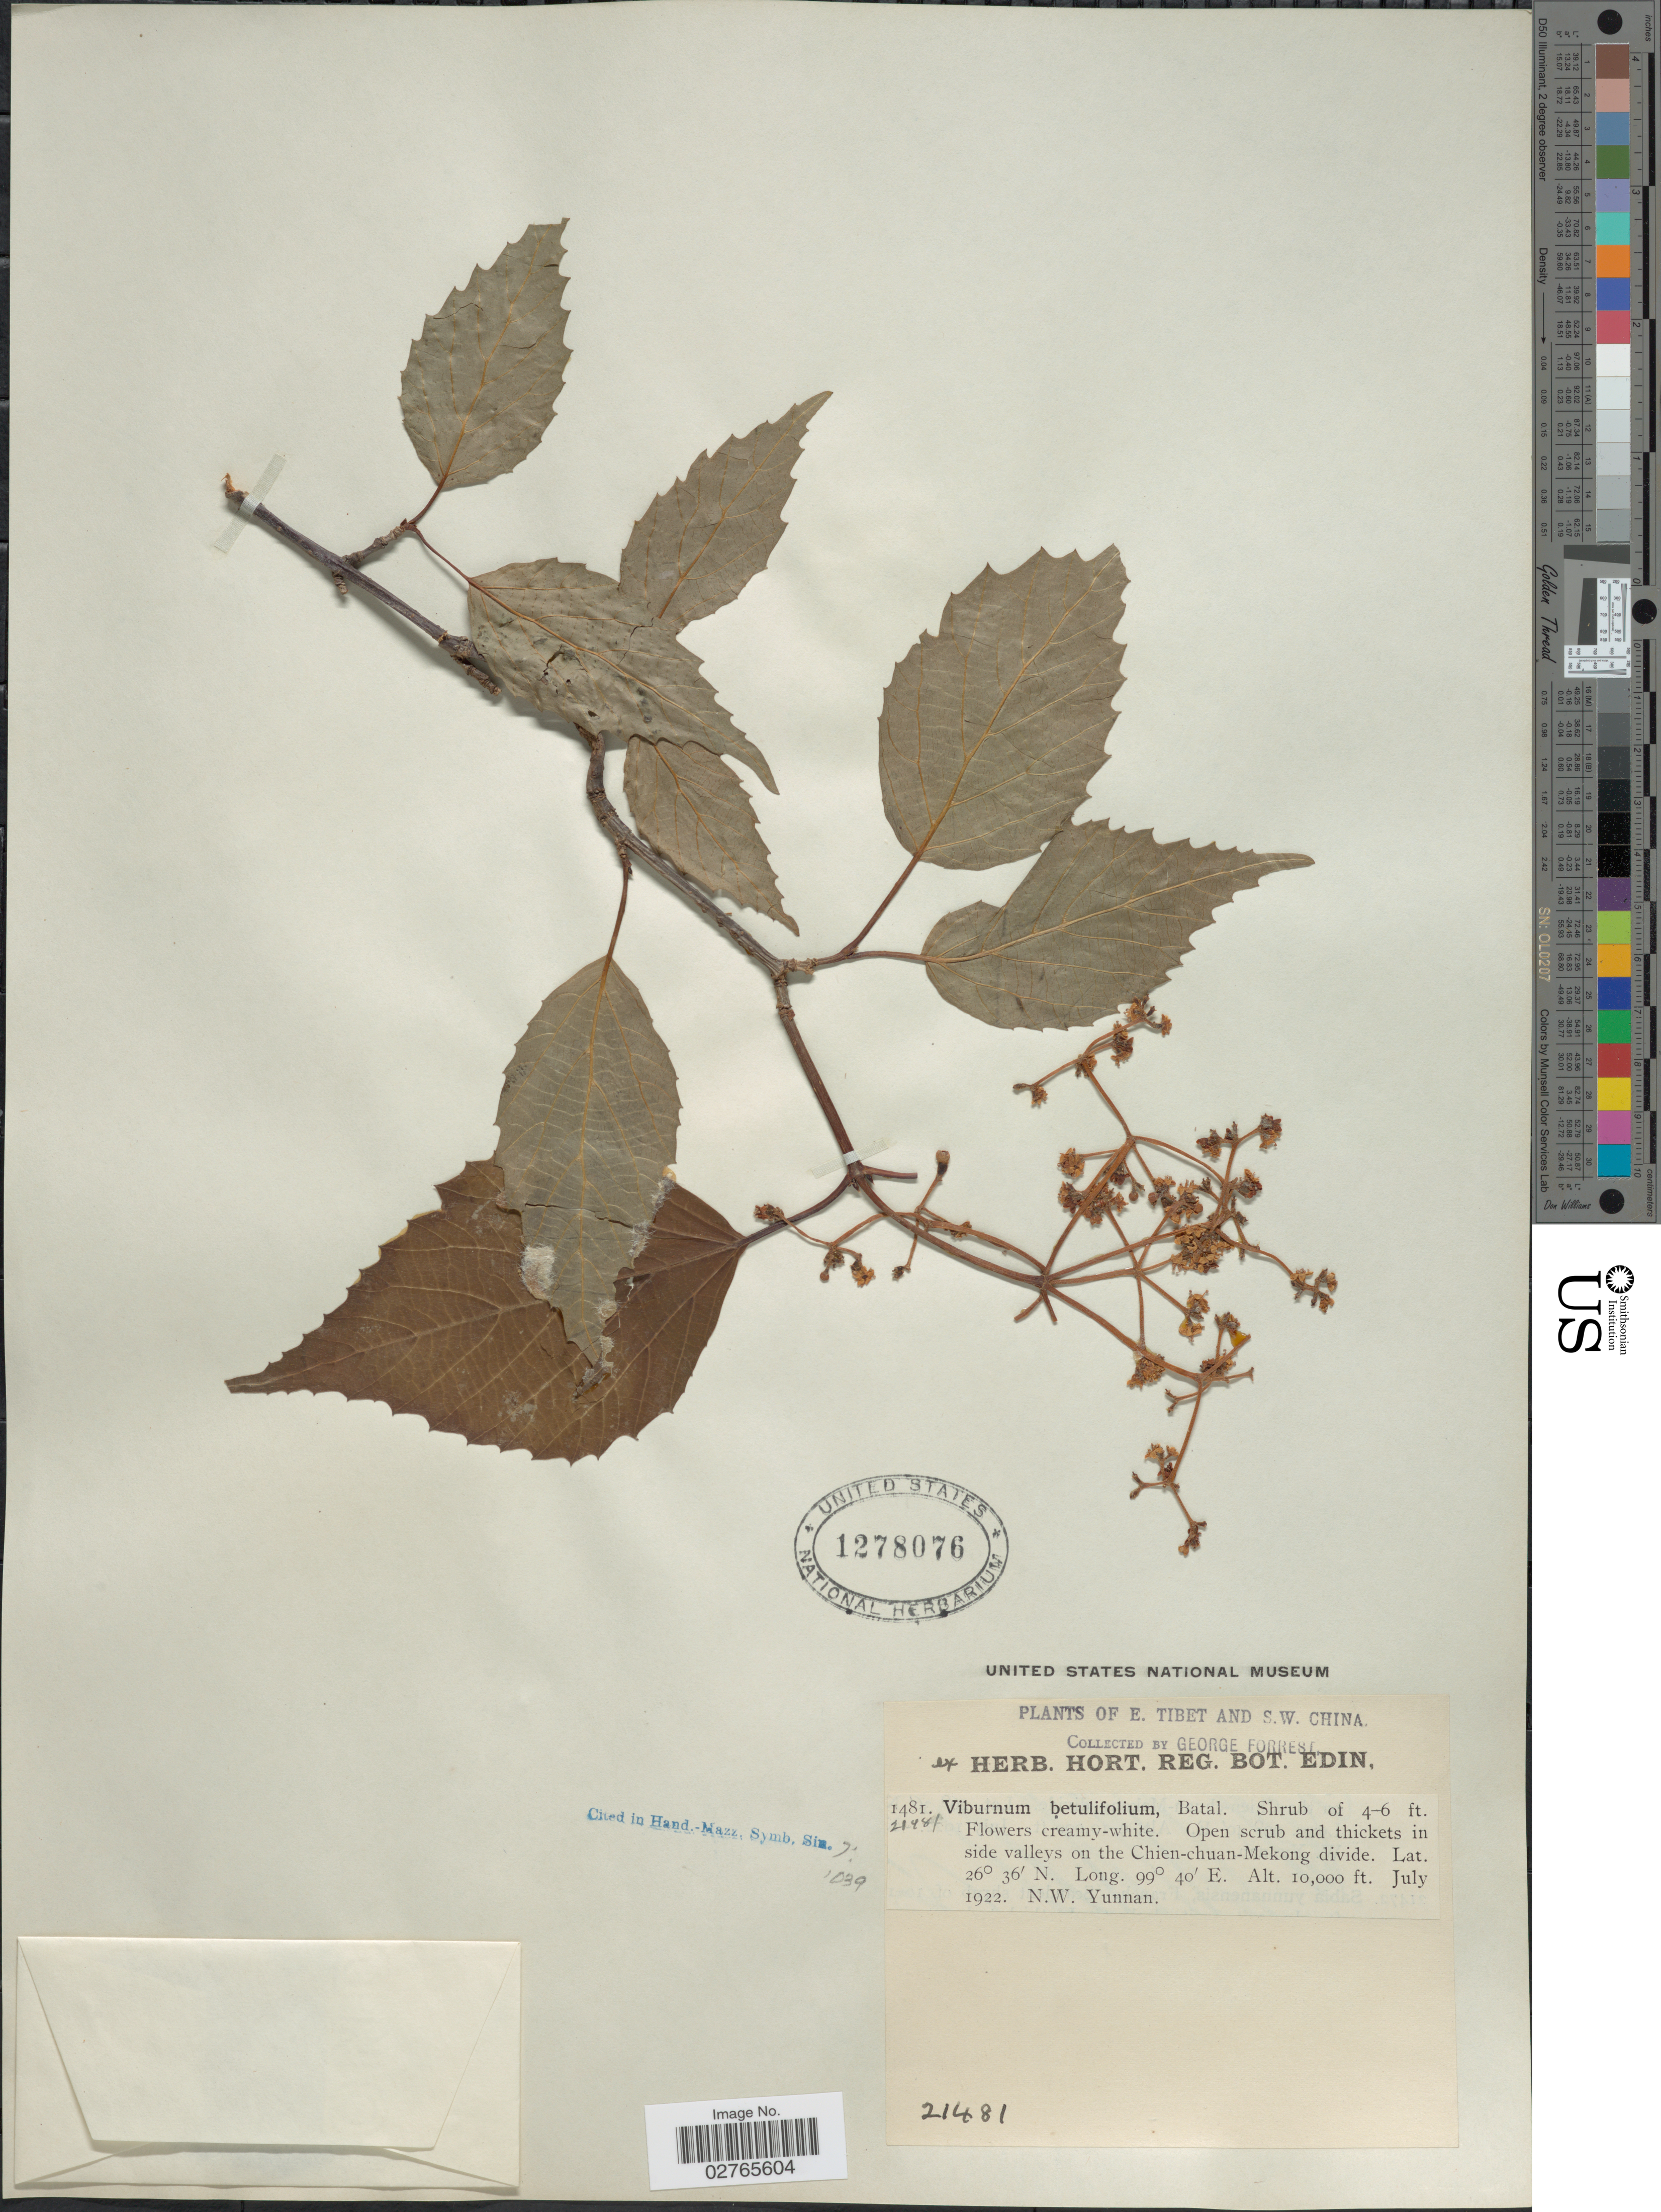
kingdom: Plantae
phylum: Tracheophyta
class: Magnoliopsida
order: Dipsacales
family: Viburnaceae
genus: Viburnum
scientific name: Viburnum betulifolium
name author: Batalin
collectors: G. Forrest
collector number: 21481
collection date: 1922-07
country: China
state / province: Yunnan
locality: E. Tibet and S.W. China. Open scrub and thickets in side valleys on the Chien-chuan-Mekong divide. N.W. Yunnan.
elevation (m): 3048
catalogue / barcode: US 1278076